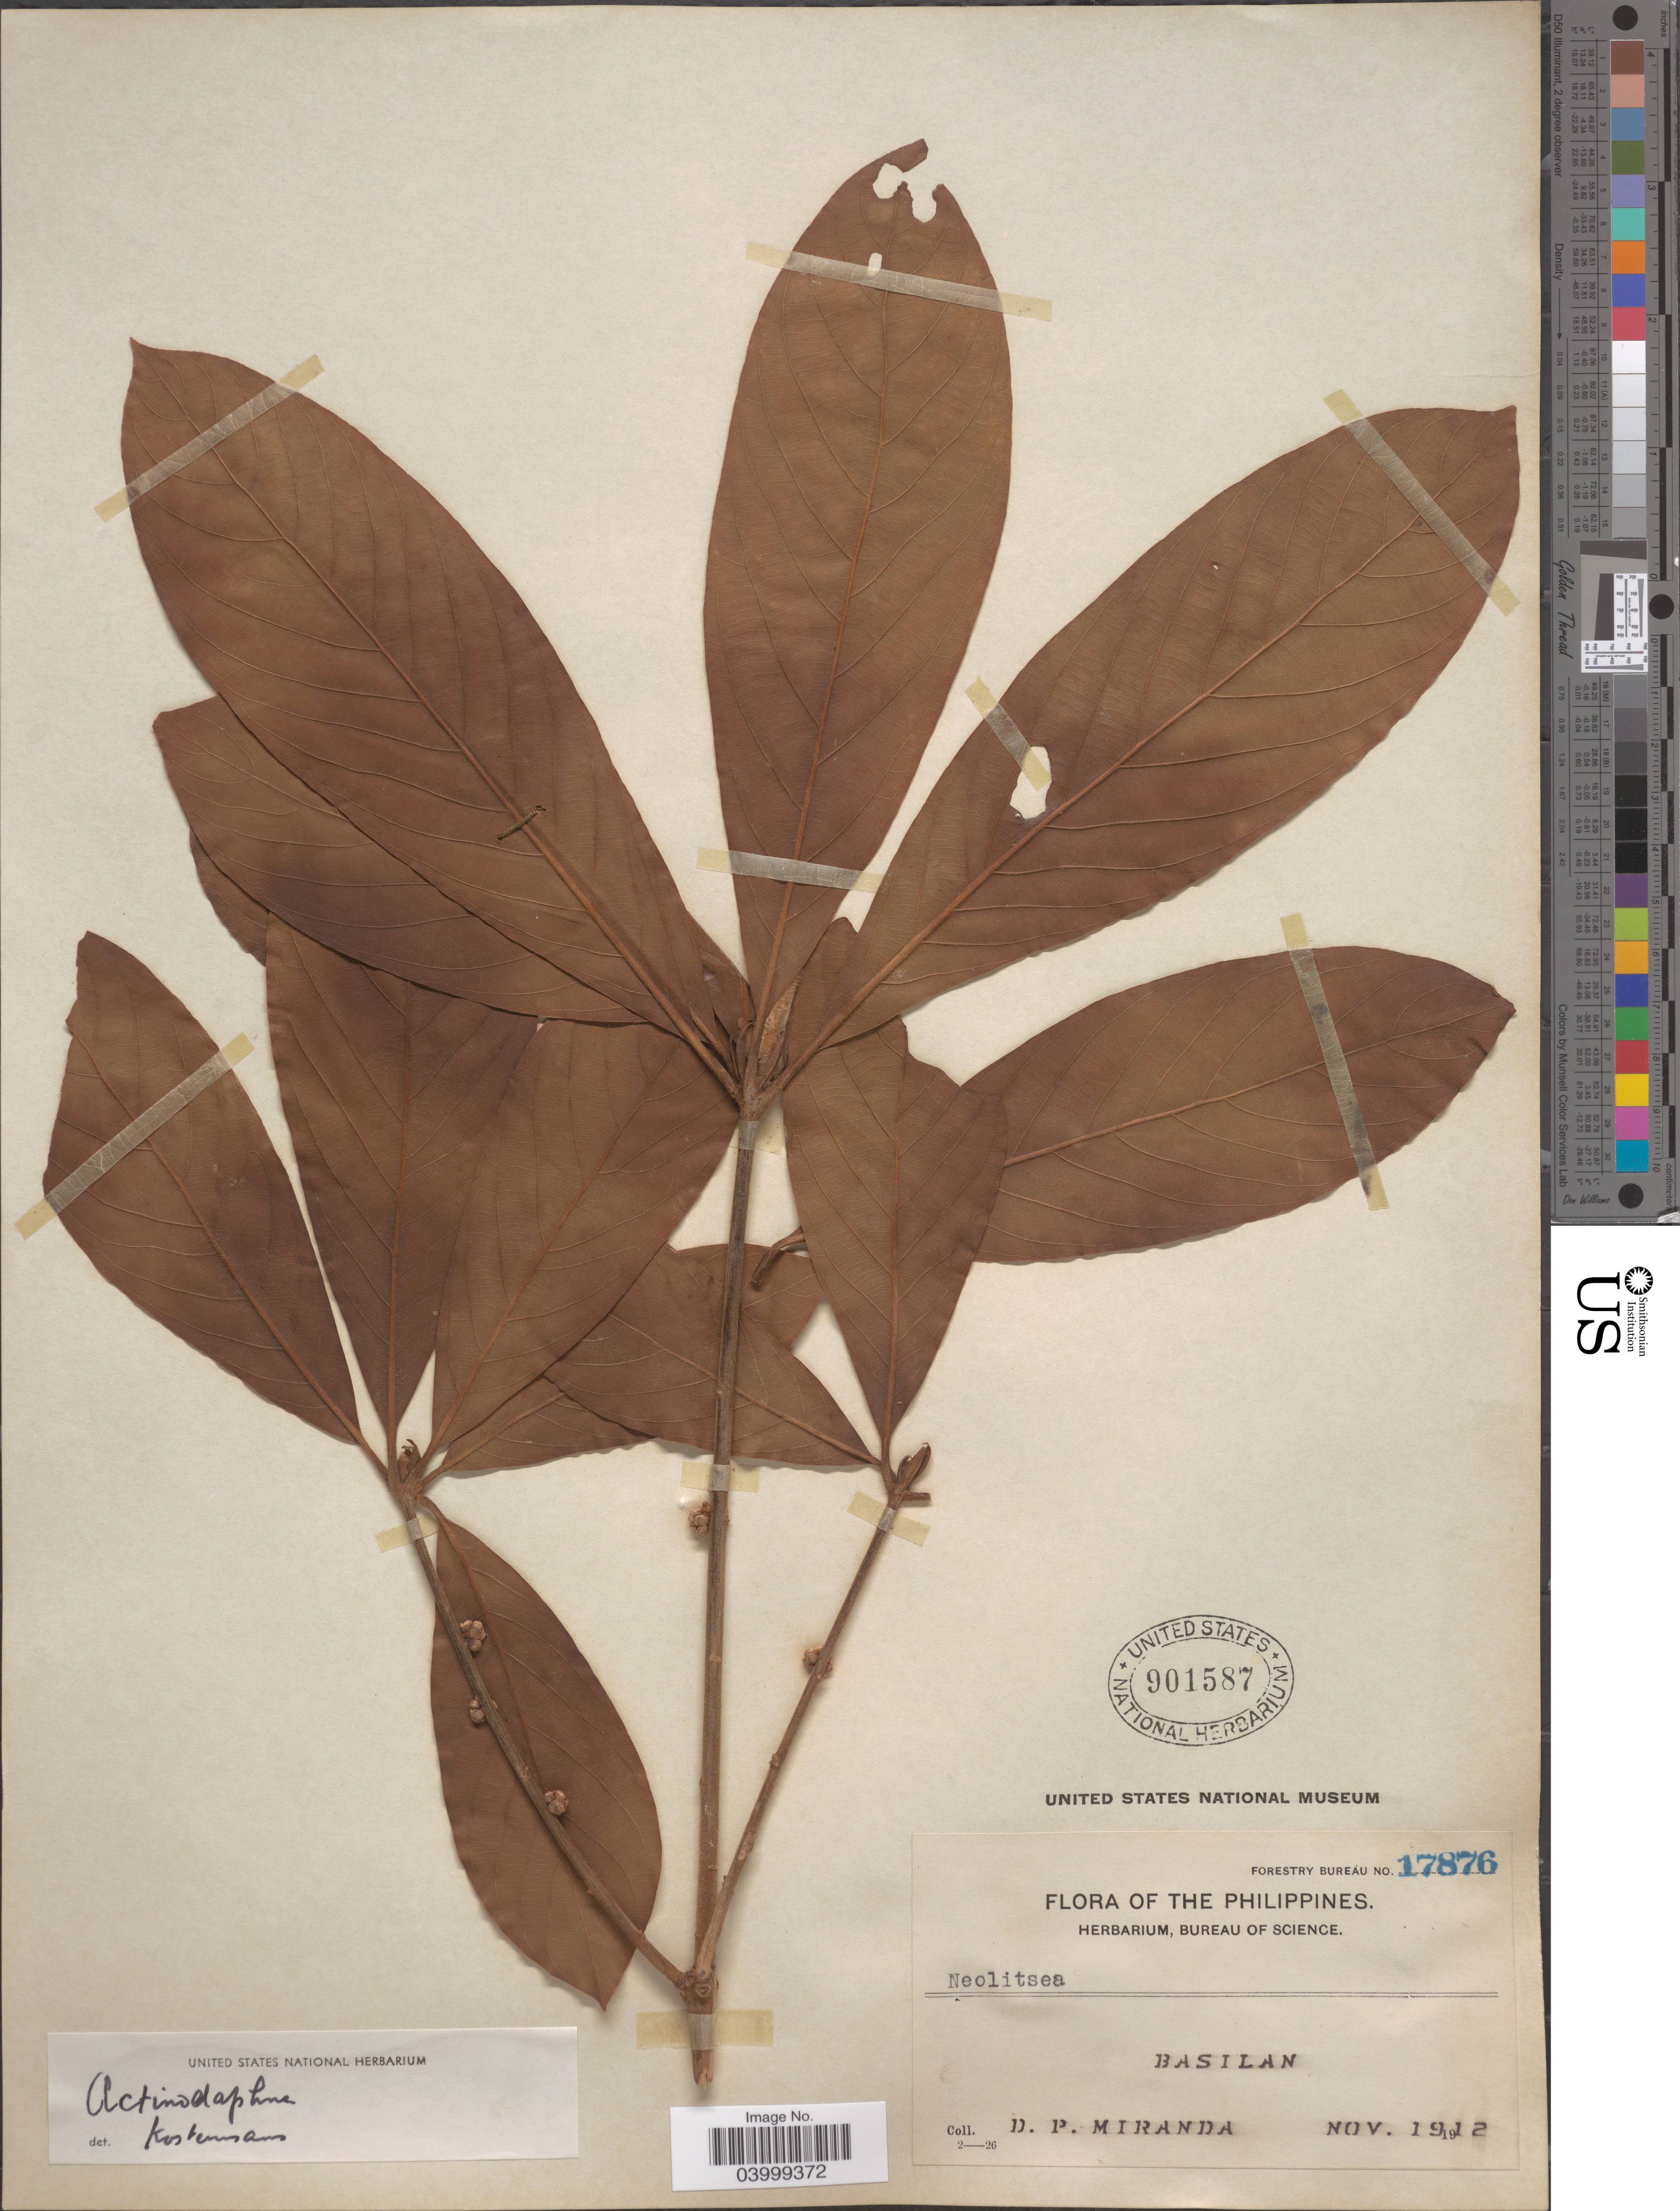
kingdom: Plantae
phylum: Tracheophyta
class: Magnoliopsida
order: Laurales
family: Lauraceae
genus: Actinodaphne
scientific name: Actinodaphne sp.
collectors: D. P. Miranda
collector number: Forestry Bureau 17876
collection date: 1912-11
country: Philippines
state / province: Muslim Mindanao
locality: Basilan.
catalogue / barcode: US 901587